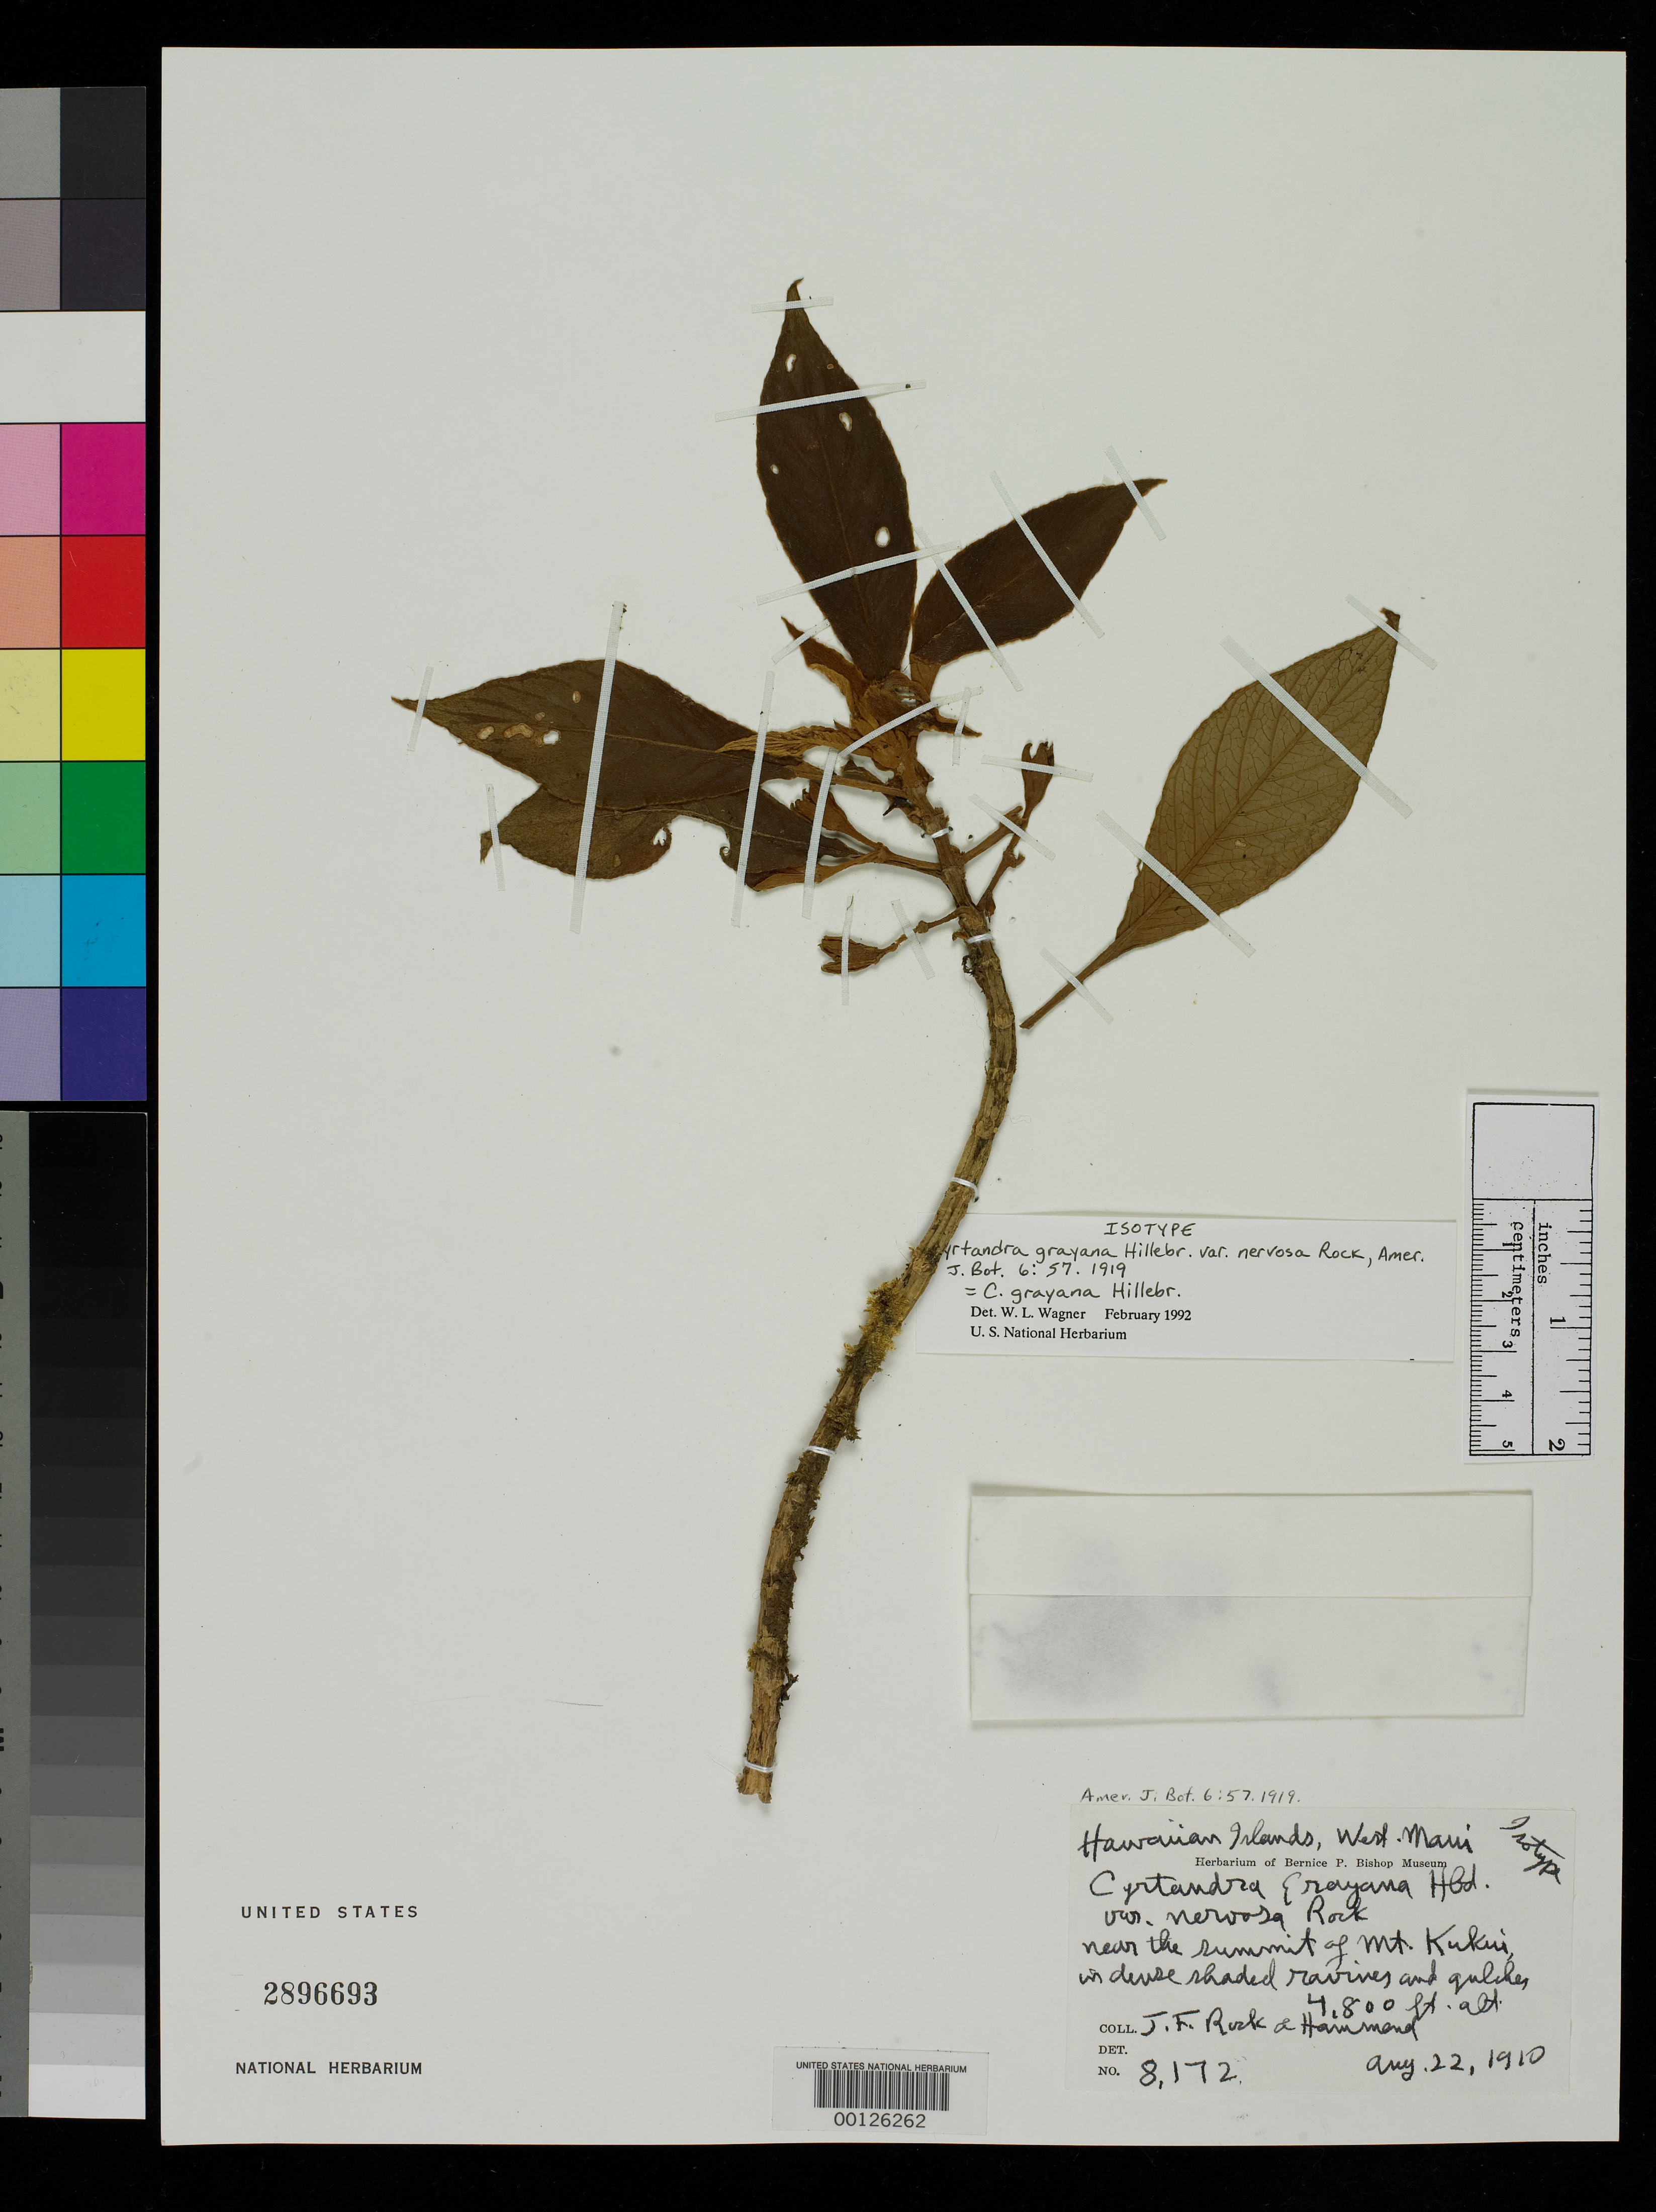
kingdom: Plantae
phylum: Tracheophyta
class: Magnoliopsida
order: Lamiales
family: Gesneriaceae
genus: Cyrtandra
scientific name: Cyrtandra grayana var. nervosa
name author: Rock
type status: Isotype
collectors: J. F. Rock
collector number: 8172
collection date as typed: Aug. 22, 1910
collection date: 1910-08-22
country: United States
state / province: Hawaii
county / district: Maui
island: Maui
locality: West Maui, near the summit of Mt. Kukui.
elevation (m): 1463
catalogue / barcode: US 2896693